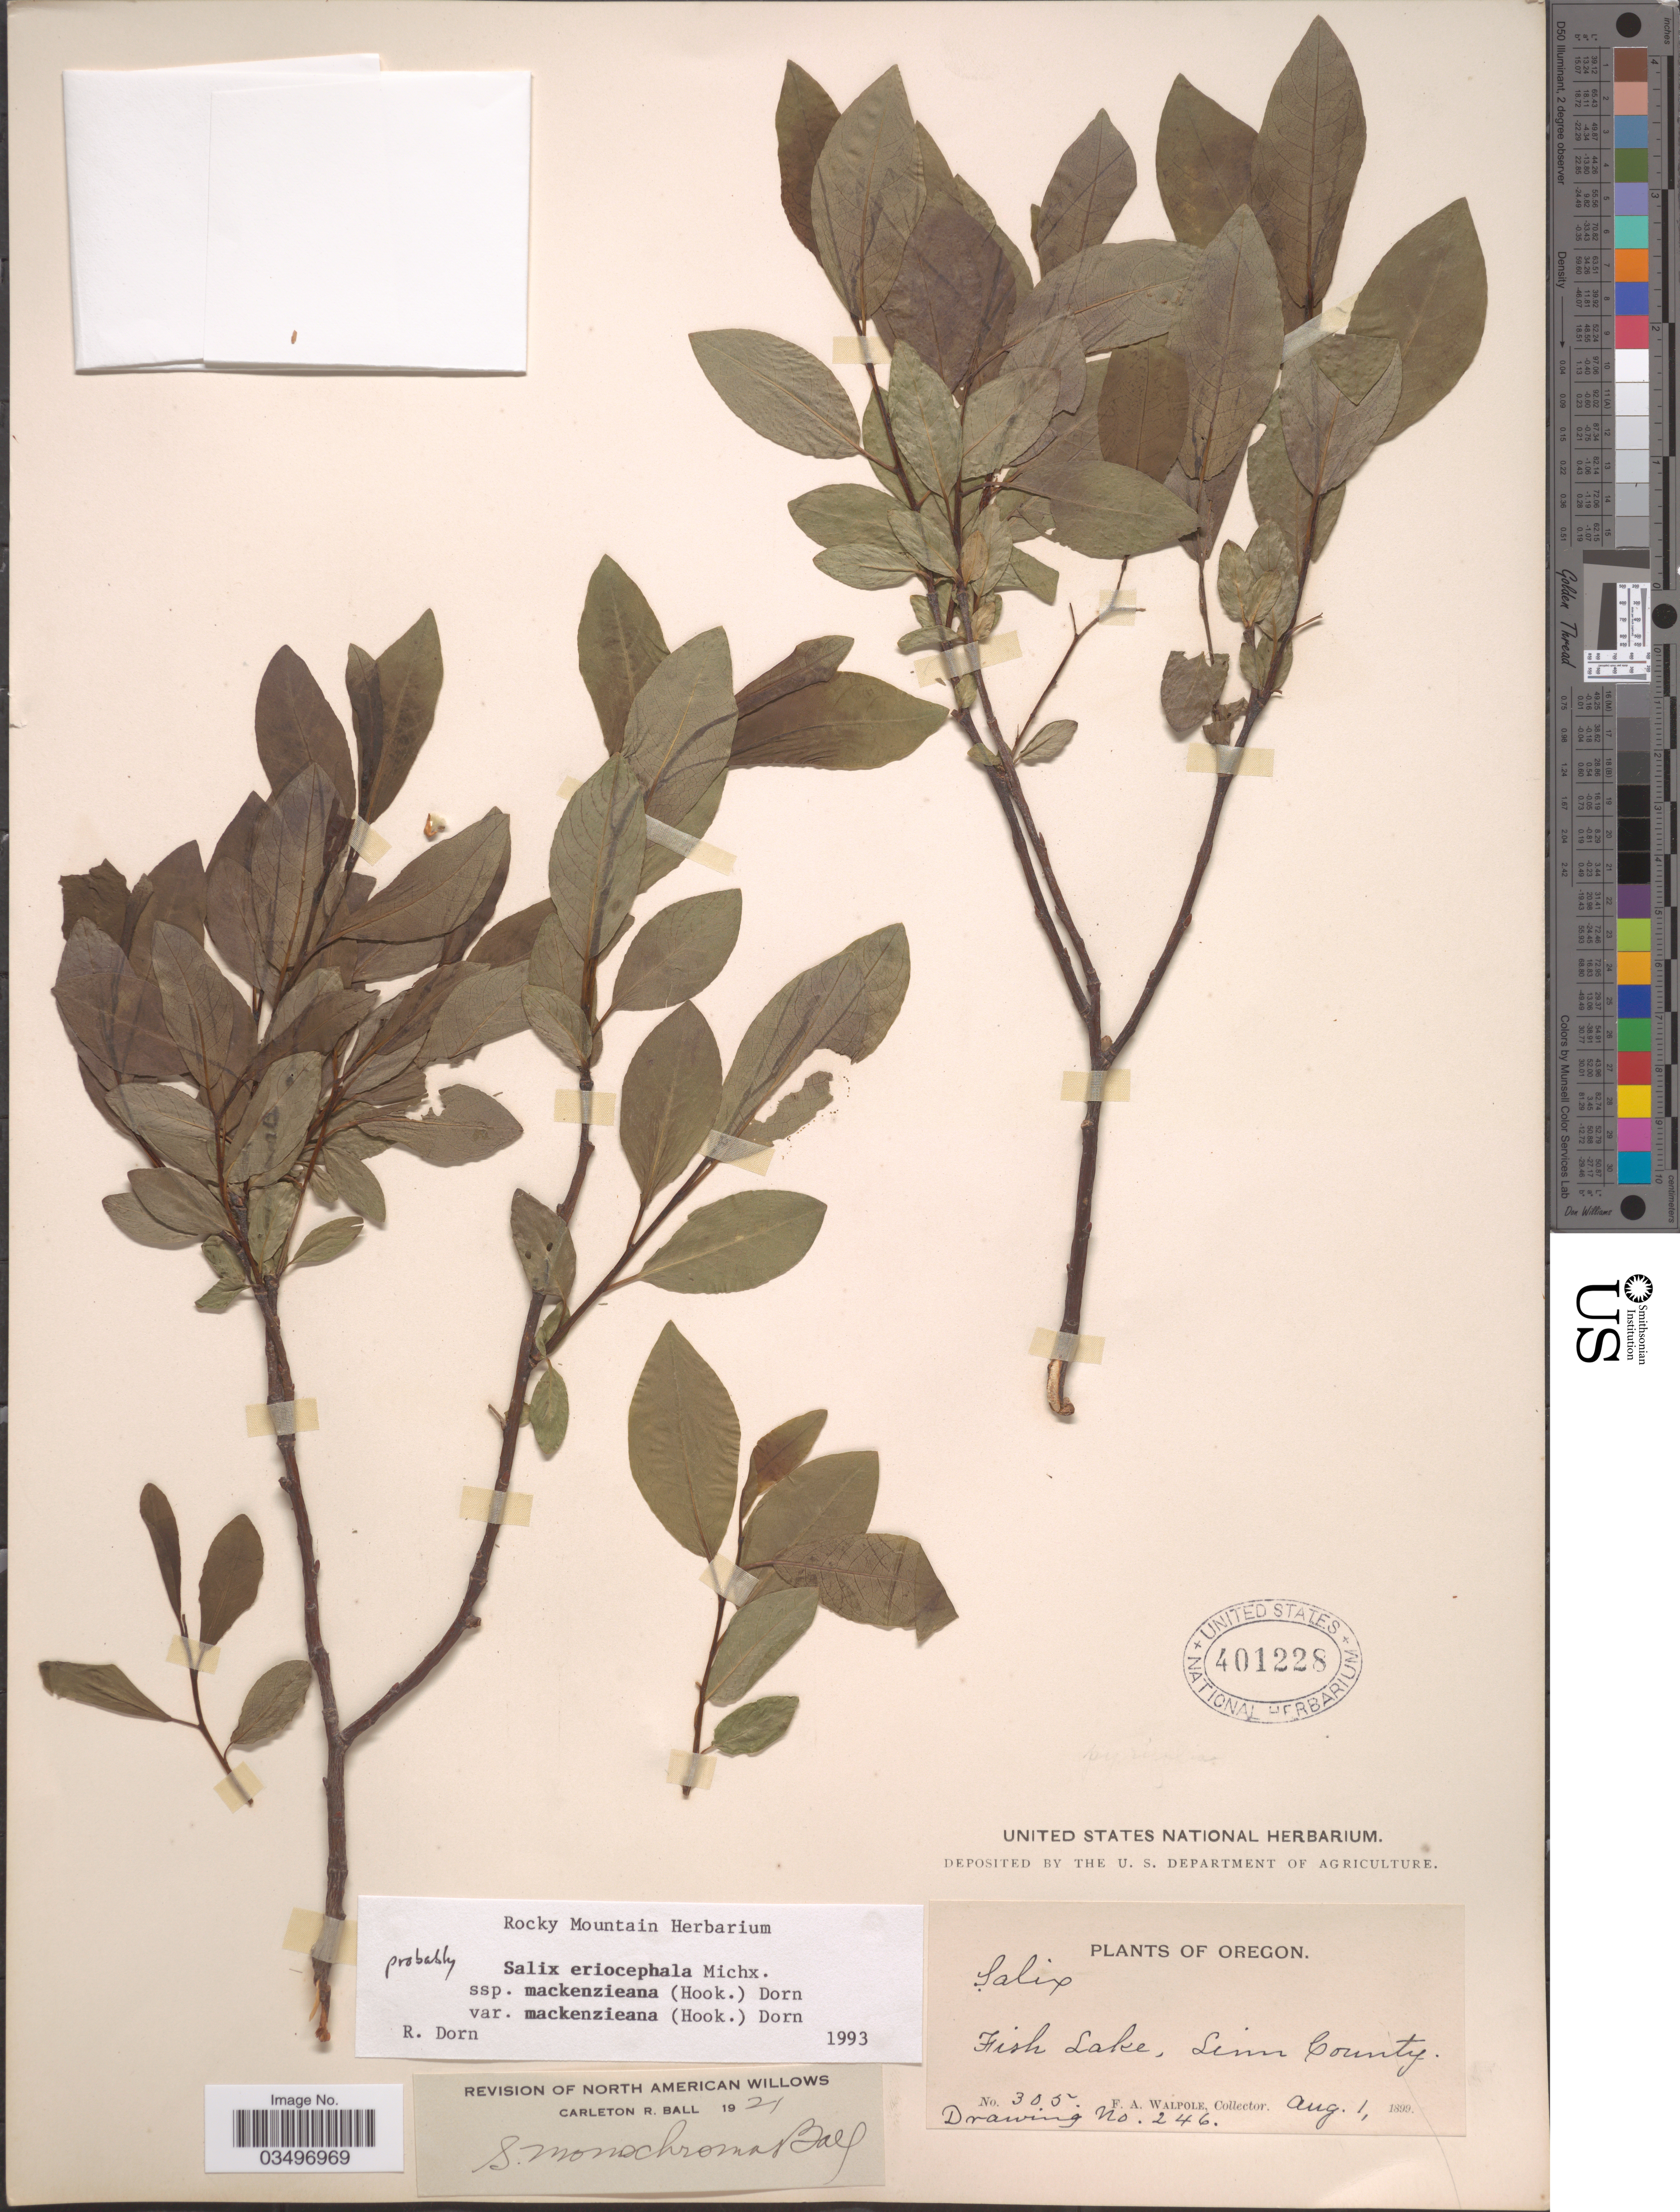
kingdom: Plantae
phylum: Tracheophyta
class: Magnoliopsida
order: Malpighiales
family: Salicaceae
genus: Salix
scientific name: Salix eriocephala var. mackenzieana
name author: (Hook.) Dorn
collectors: F. Walpole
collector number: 305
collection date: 1899-08-01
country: United States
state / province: Oregon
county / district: Linn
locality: Fish Lake, Linn County.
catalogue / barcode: US 401228